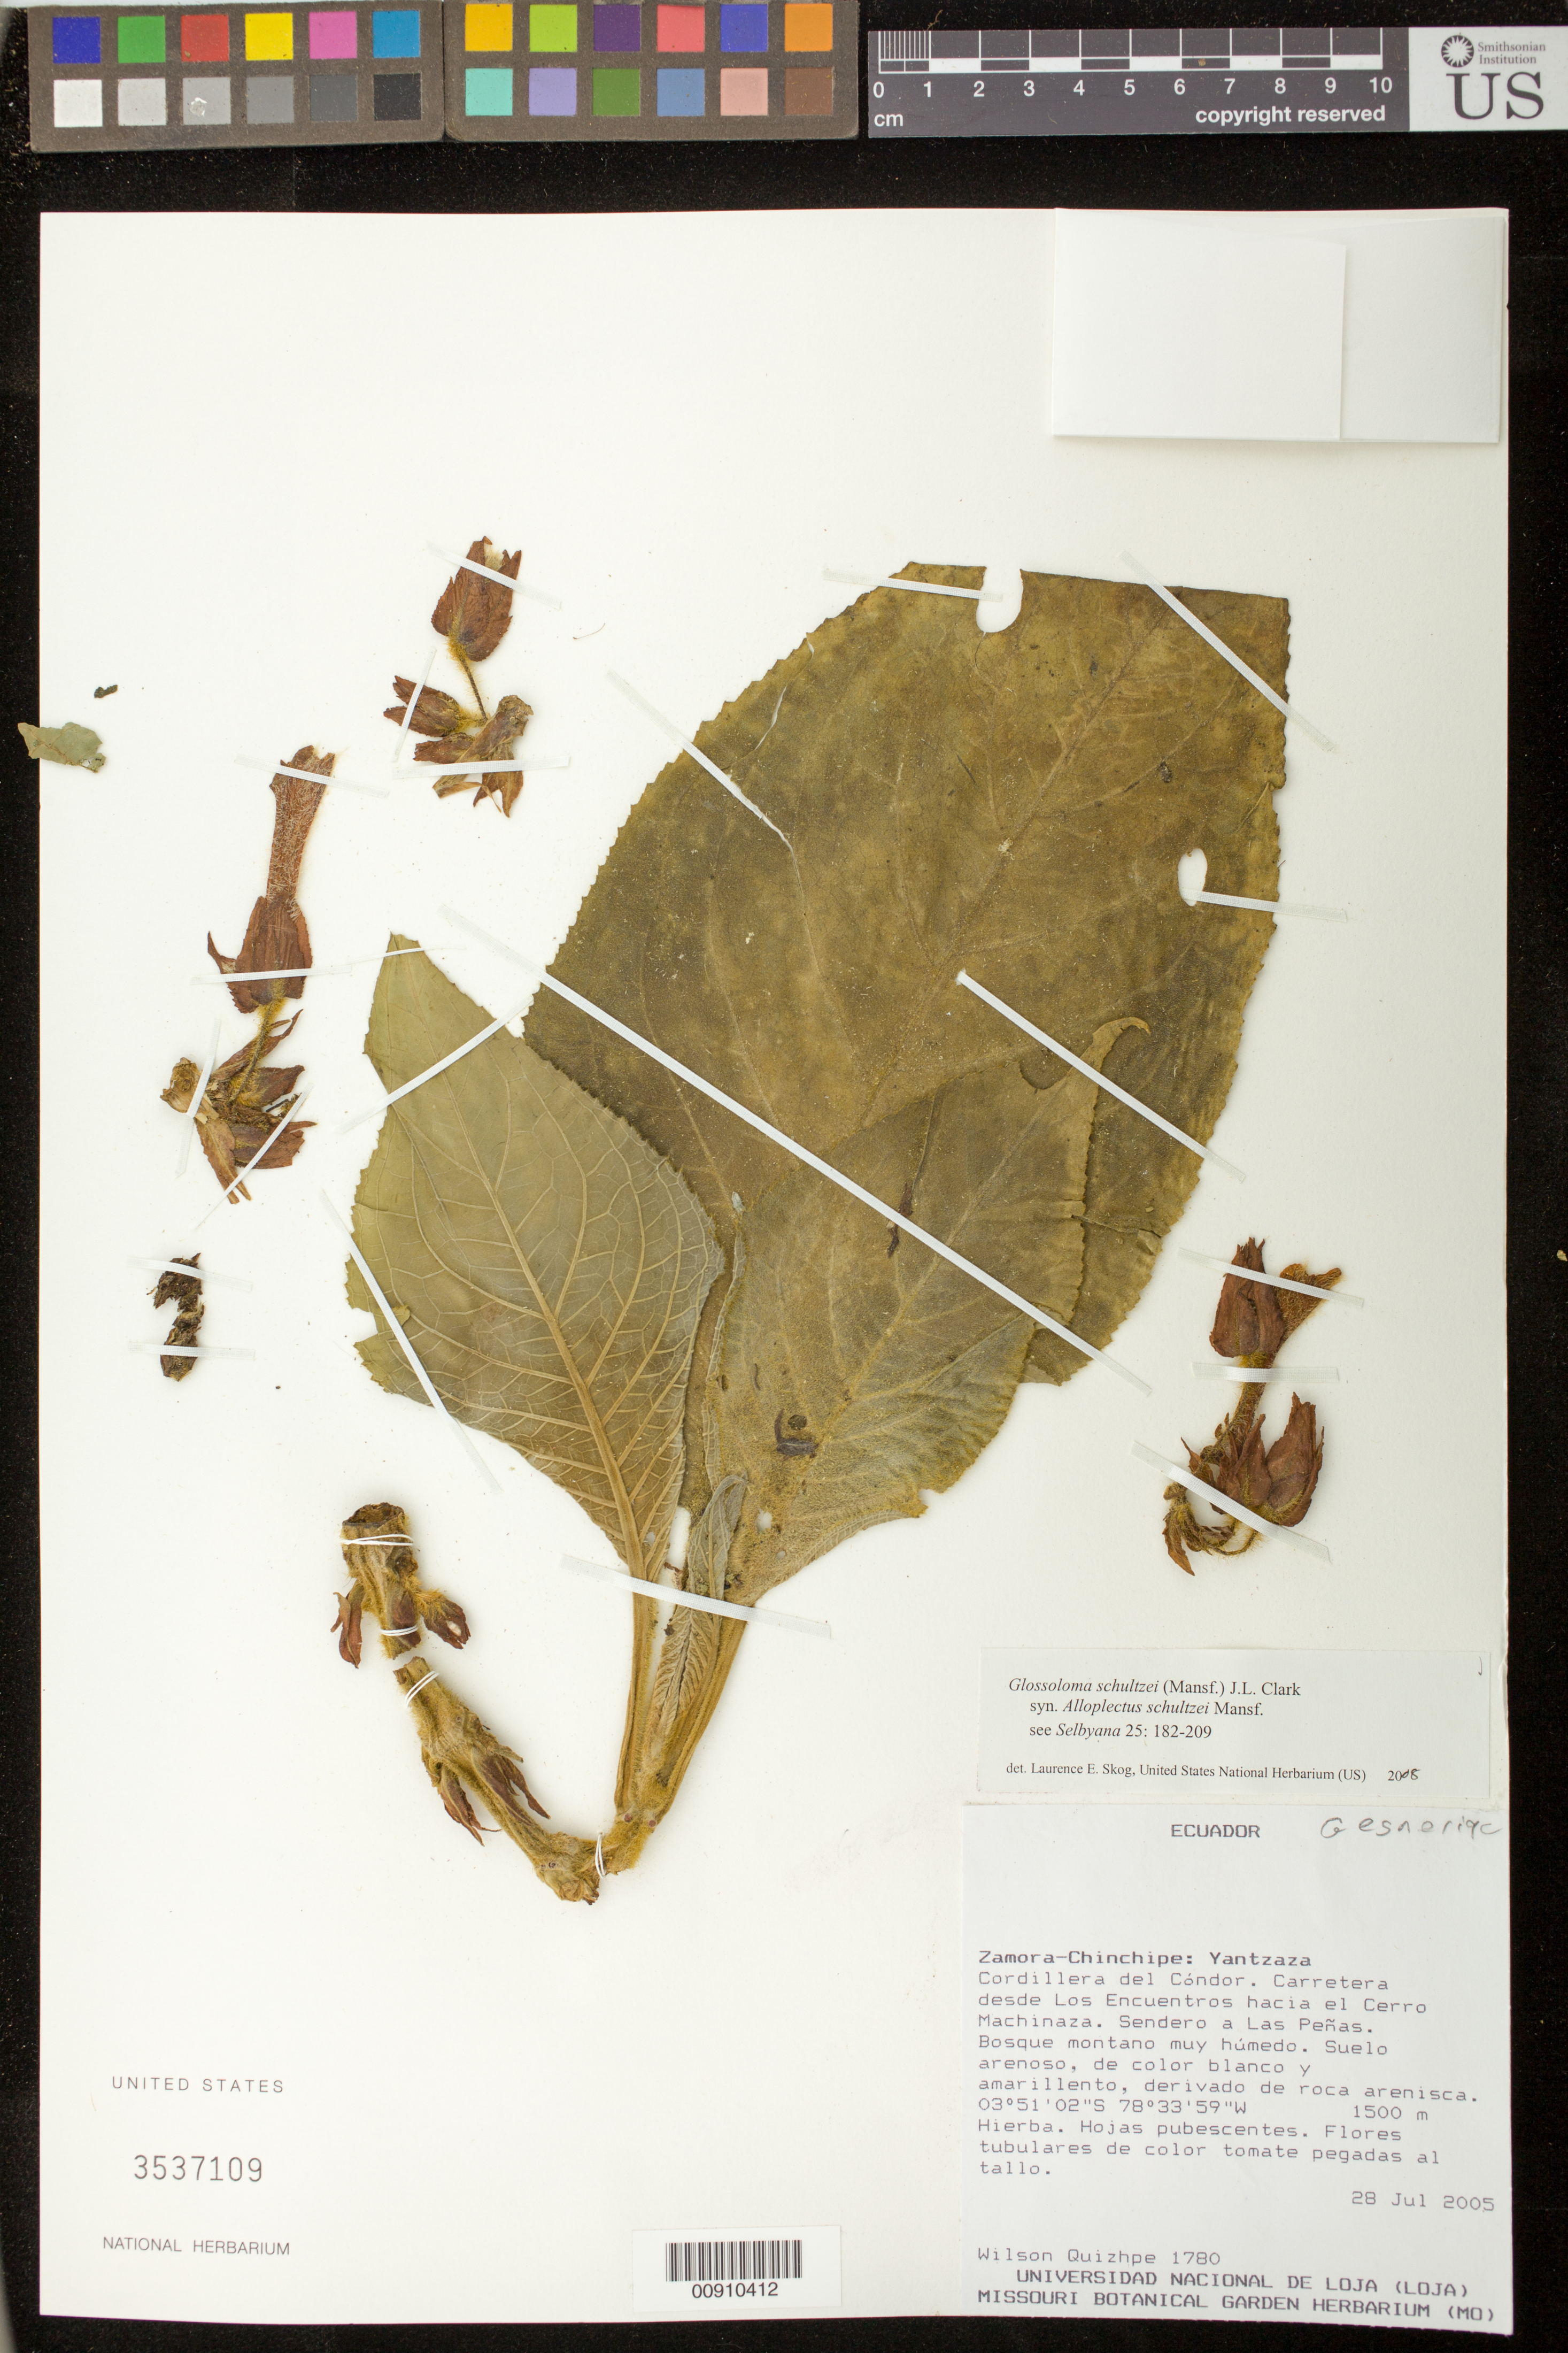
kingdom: Plantae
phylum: Tracheophyta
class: Magnoliopsida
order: Lamiales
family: Gesneriaceae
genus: Glossoloma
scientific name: Glossoloma schultzei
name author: (Mansf.) J.L. Clark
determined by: Skog, Laurence E.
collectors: W. Quizhpe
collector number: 1780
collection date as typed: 28 Jul 2005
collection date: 2005-07-28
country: Ecuador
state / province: Zamora-Chinchipe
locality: Zamora-Chinchipe: Yantzaza. Cordillera del Cóndor. Carretera desde Los Encuentros hacia el Cerro Machinaza. Sendero a Las Peñas.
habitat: Bosque montano muy húmedo. Suelo arenoso, de color blanco y amarillento, derivado de roca arenisca.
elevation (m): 1500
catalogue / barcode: US 3537109